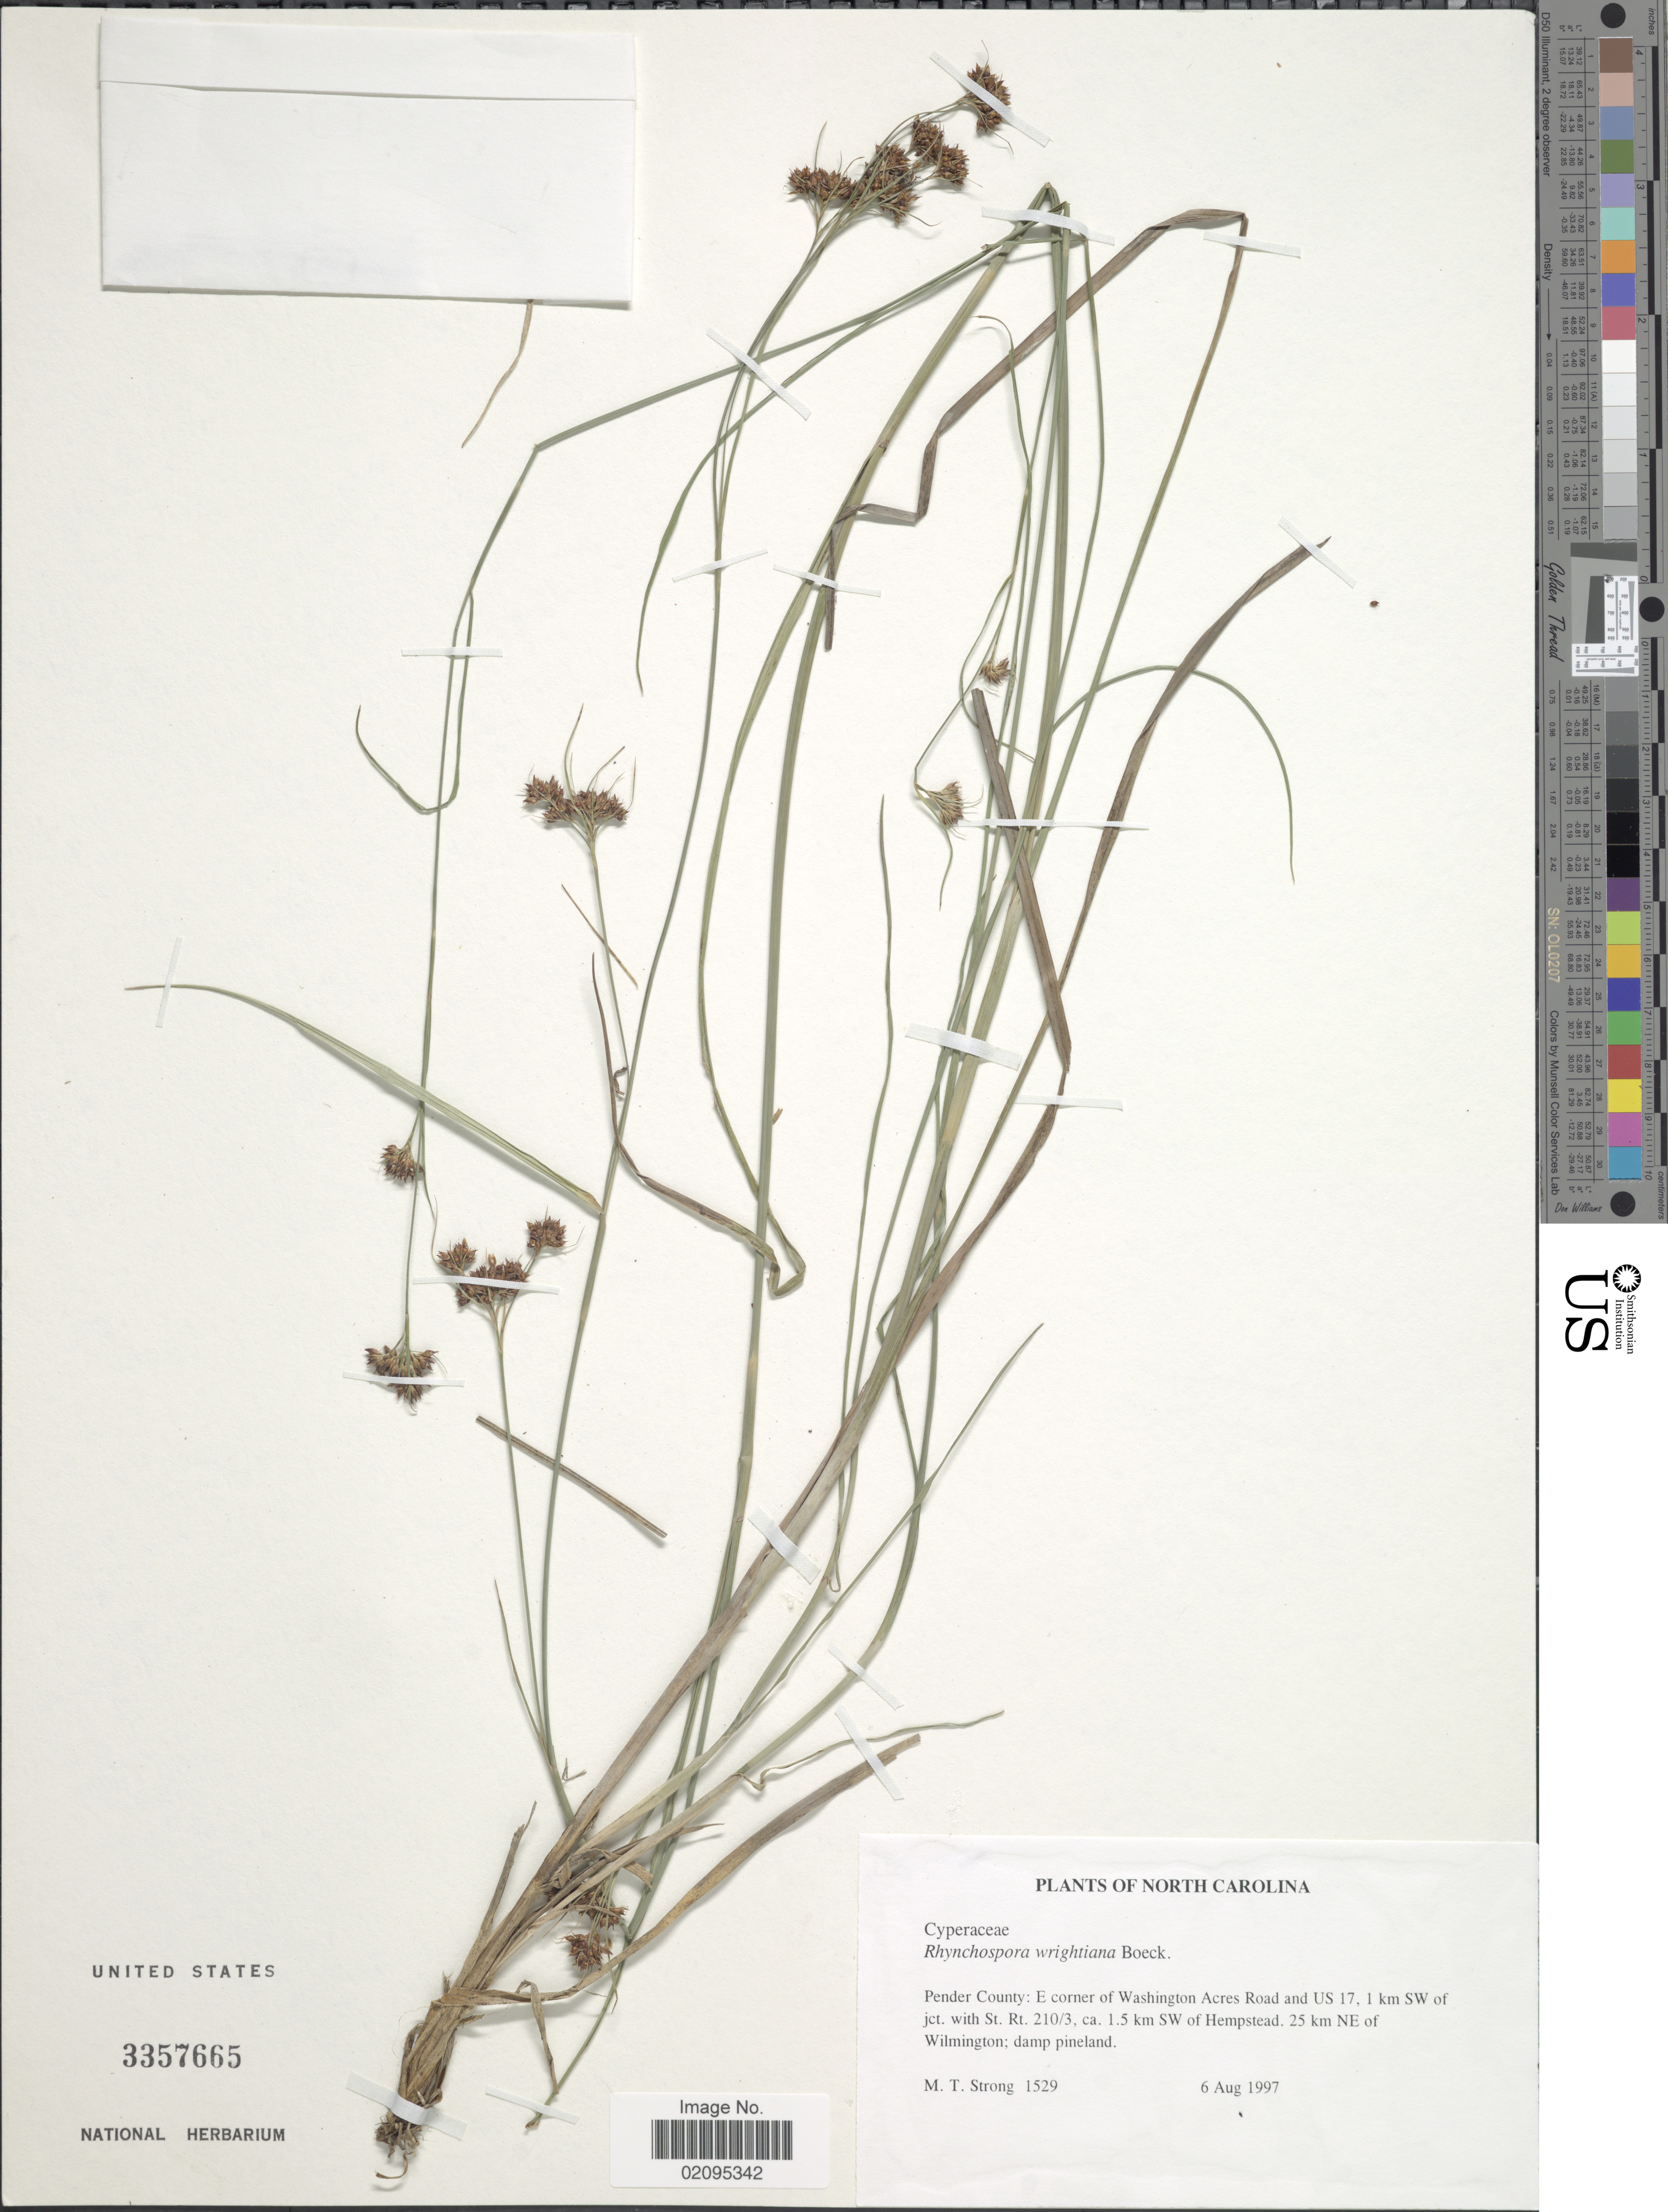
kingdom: Plantae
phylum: Tracheophyta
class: Liliopsida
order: Poales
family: Cyperaceae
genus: Rhynchospora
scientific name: Rhynchospora wrightiana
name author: Boeckeler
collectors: M. T. Strong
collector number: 1529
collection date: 1997-08-06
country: United States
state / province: North Carolina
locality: Pender County: E corner of Washington Acres Road and US 17, 1 km SW of jct. with St. Rt. 210/3, ca. 1.5 km SW of Hempstead, 25 km NE of Wilmington.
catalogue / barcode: US 3357665